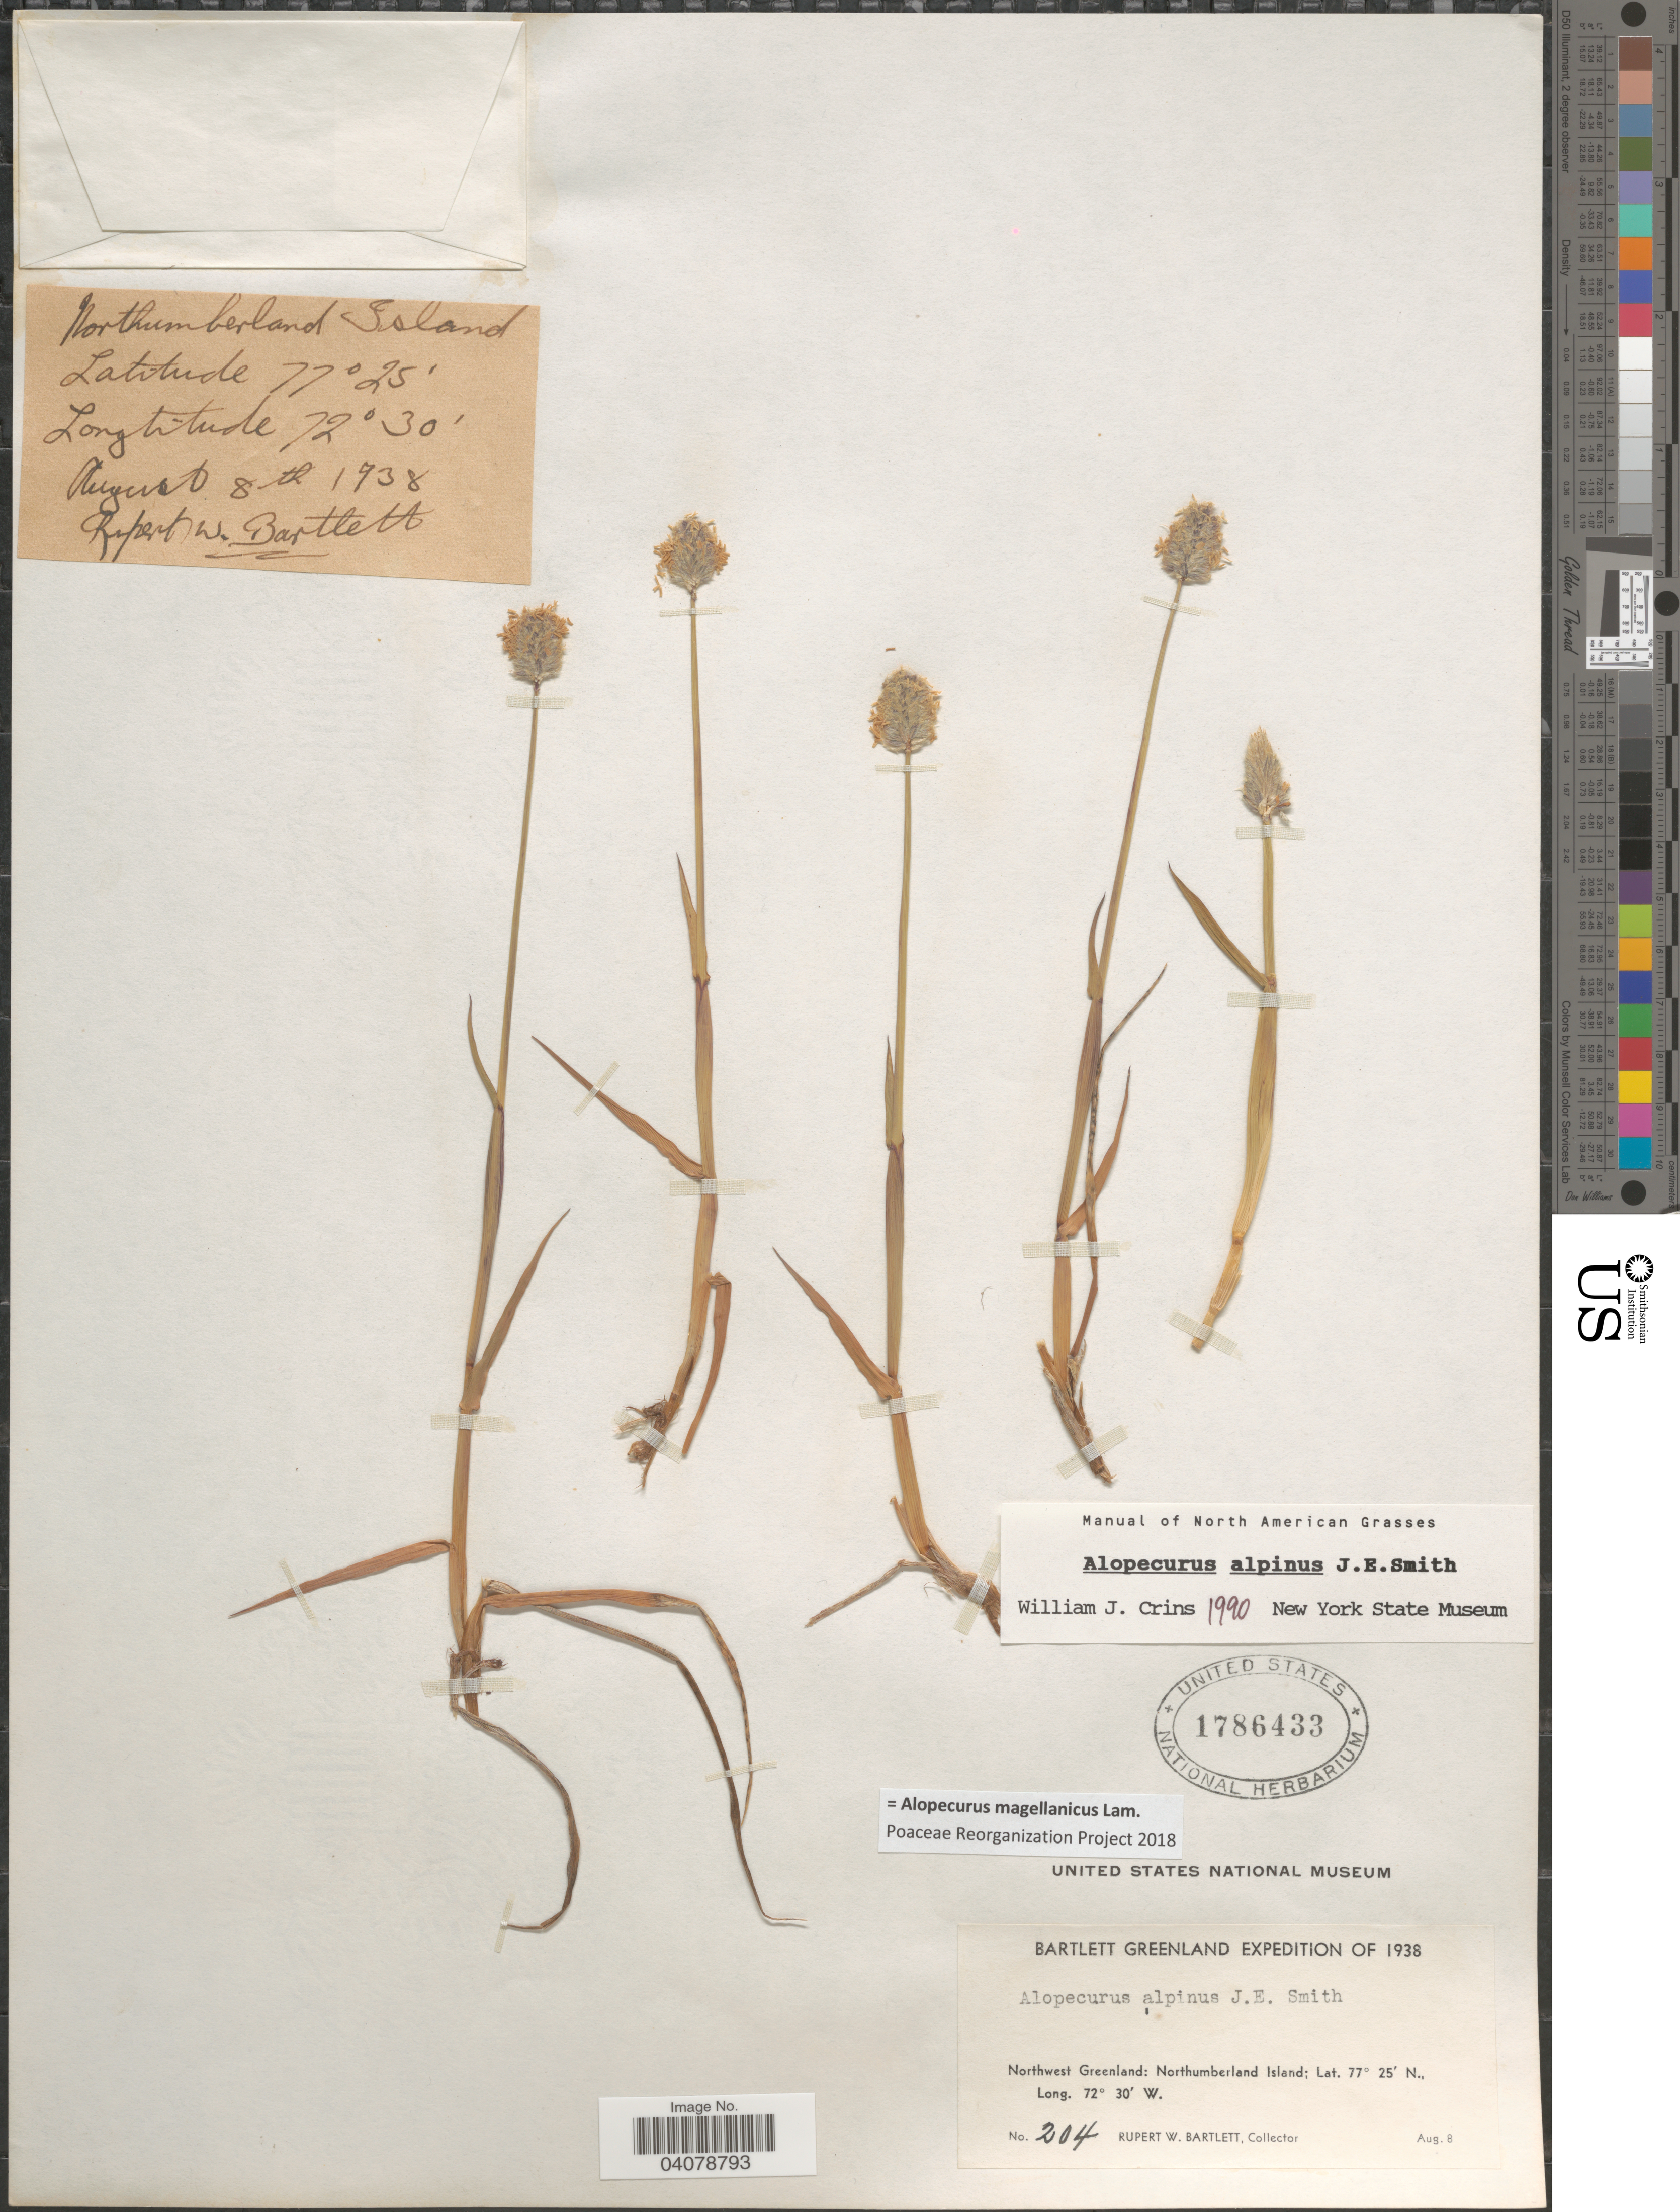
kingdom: Plantae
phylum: Tracheophyta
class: Liliopsida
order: Poales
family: Poaceae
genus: Alopecurus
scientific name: Alopecurus magellanicus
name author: Lam.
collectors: R. W. Bartlett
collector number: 204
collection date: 1938-08-08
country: Greenland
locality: Bartlett Greenland Expedition of 1938. Northwest Greenland: Northumberland Island.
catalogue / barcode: US 1786433